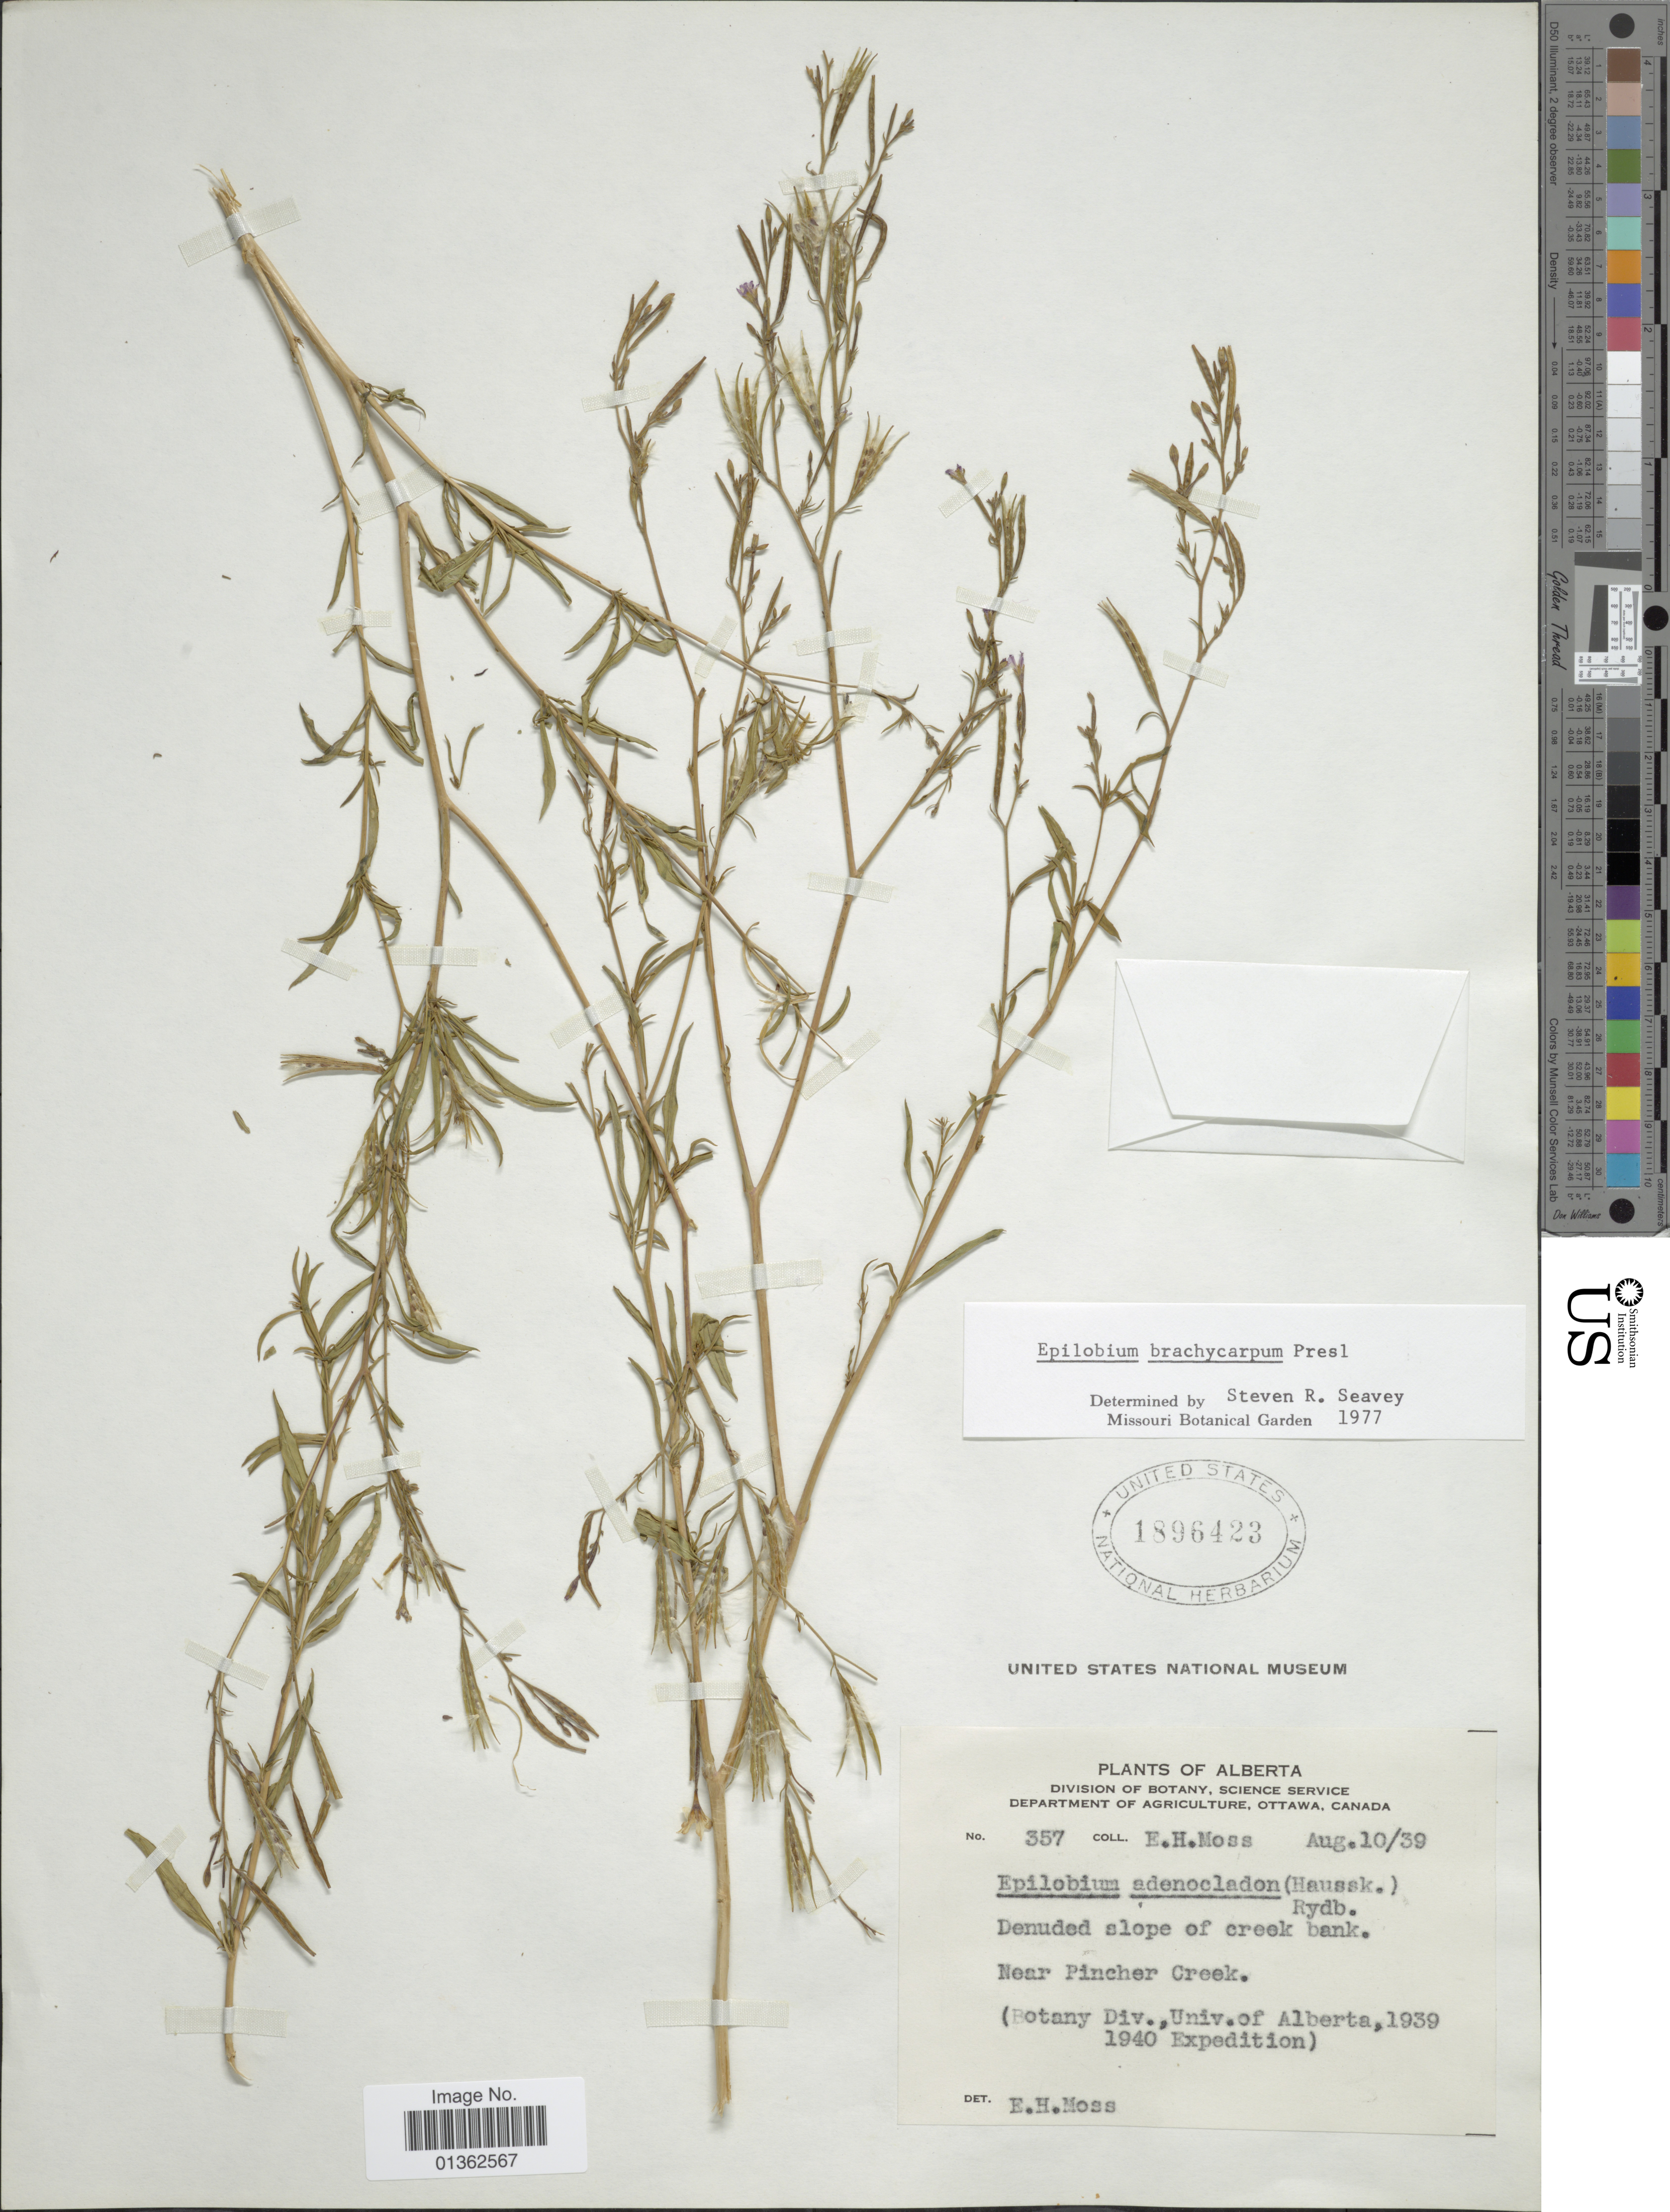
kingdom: Plantae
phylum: Tracheophyta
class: Magnoliopsida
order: Myrtales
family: Onagraceae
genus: Epilobium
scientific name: Epilobium brachycarpum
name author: C. Presl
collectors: E. Moss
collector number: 357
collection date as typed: Transcribed d/m/y: 10/8/39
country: Canada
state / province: Alberta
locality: Near Pincher Creek.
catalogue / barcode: US 1896423